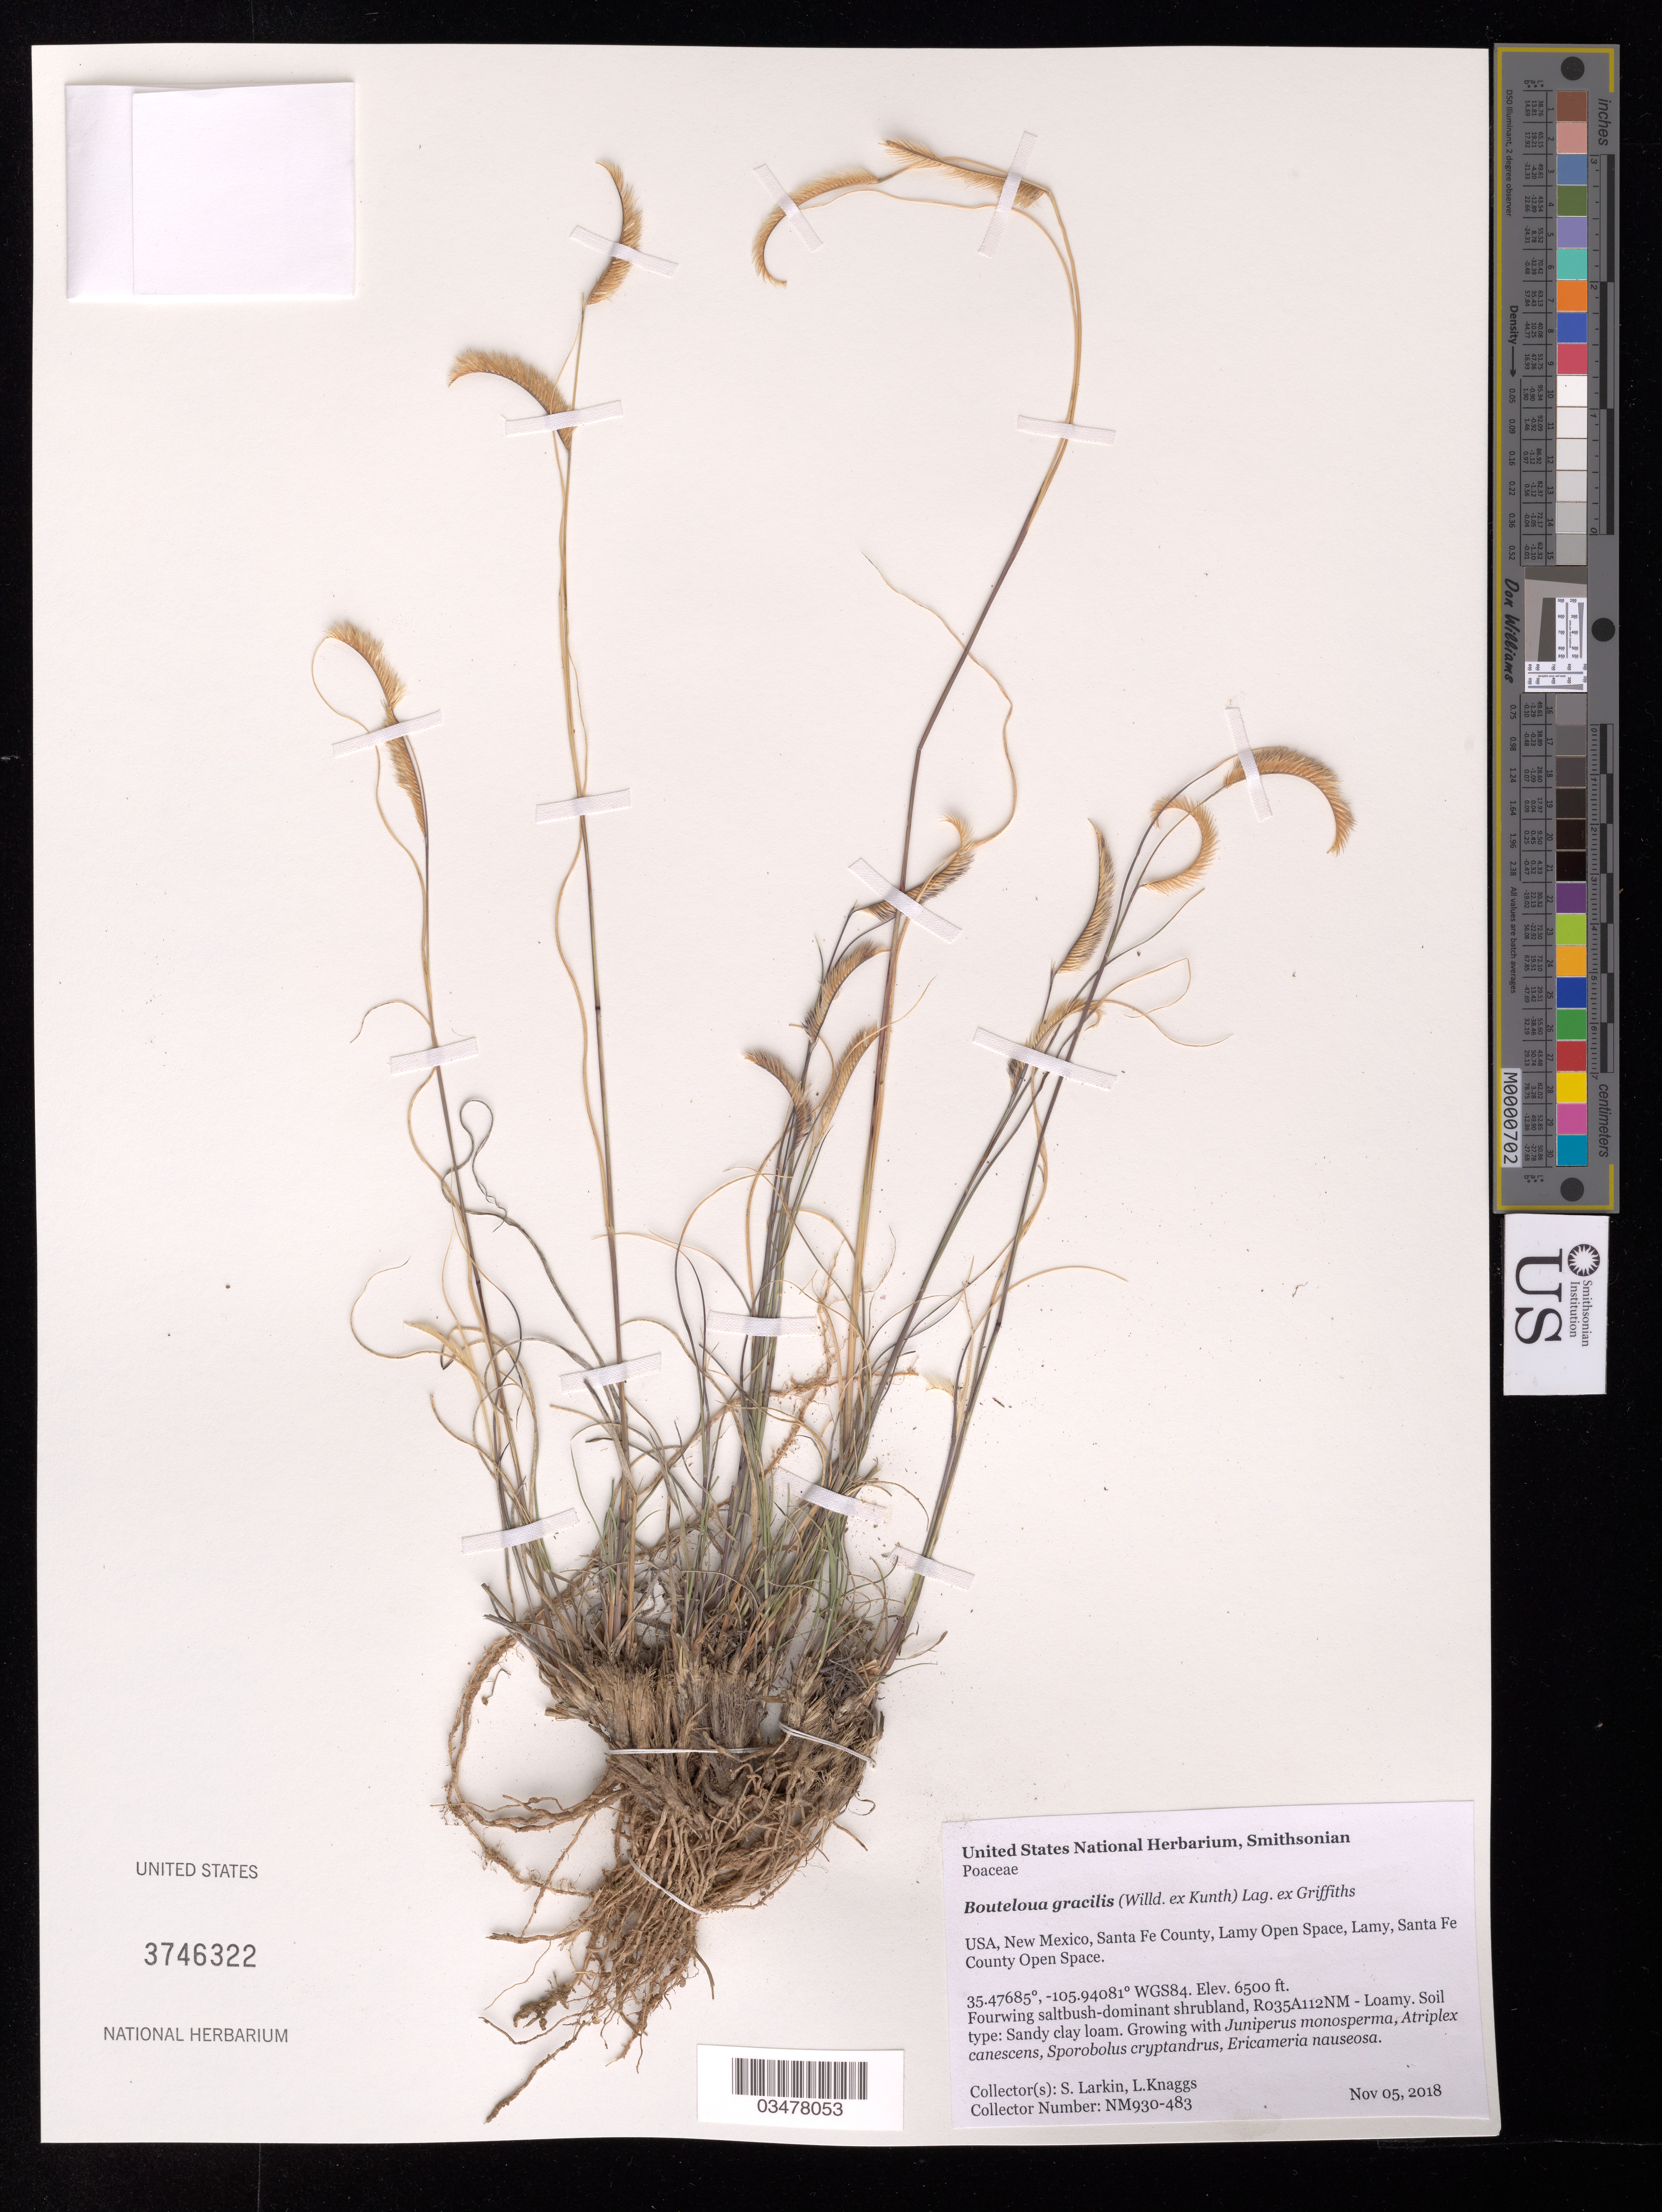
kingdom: Plantae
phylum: Tracheophyta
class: Liliopsida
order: Poales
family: Poaceae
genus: Bouteloua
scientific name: Bouteloua gracilis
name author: (Kunth) Lag. ex Griffiths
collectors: S. Larkin & L. Knaggs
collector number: NM930-483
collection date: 2018-11-05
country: United States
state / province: New Mexico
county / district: Santa Fe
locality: Lamy, Lamy Open Space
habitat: R035A112NM - Loamy. Sandy clay loam. Fourwing saltbush-dominant shrubland. With Atriplex canescens, Juniperus monosperma, Ericameria nauseosa, Sporobolus cryptandrus.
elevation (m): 1981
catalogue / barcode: US 3746322